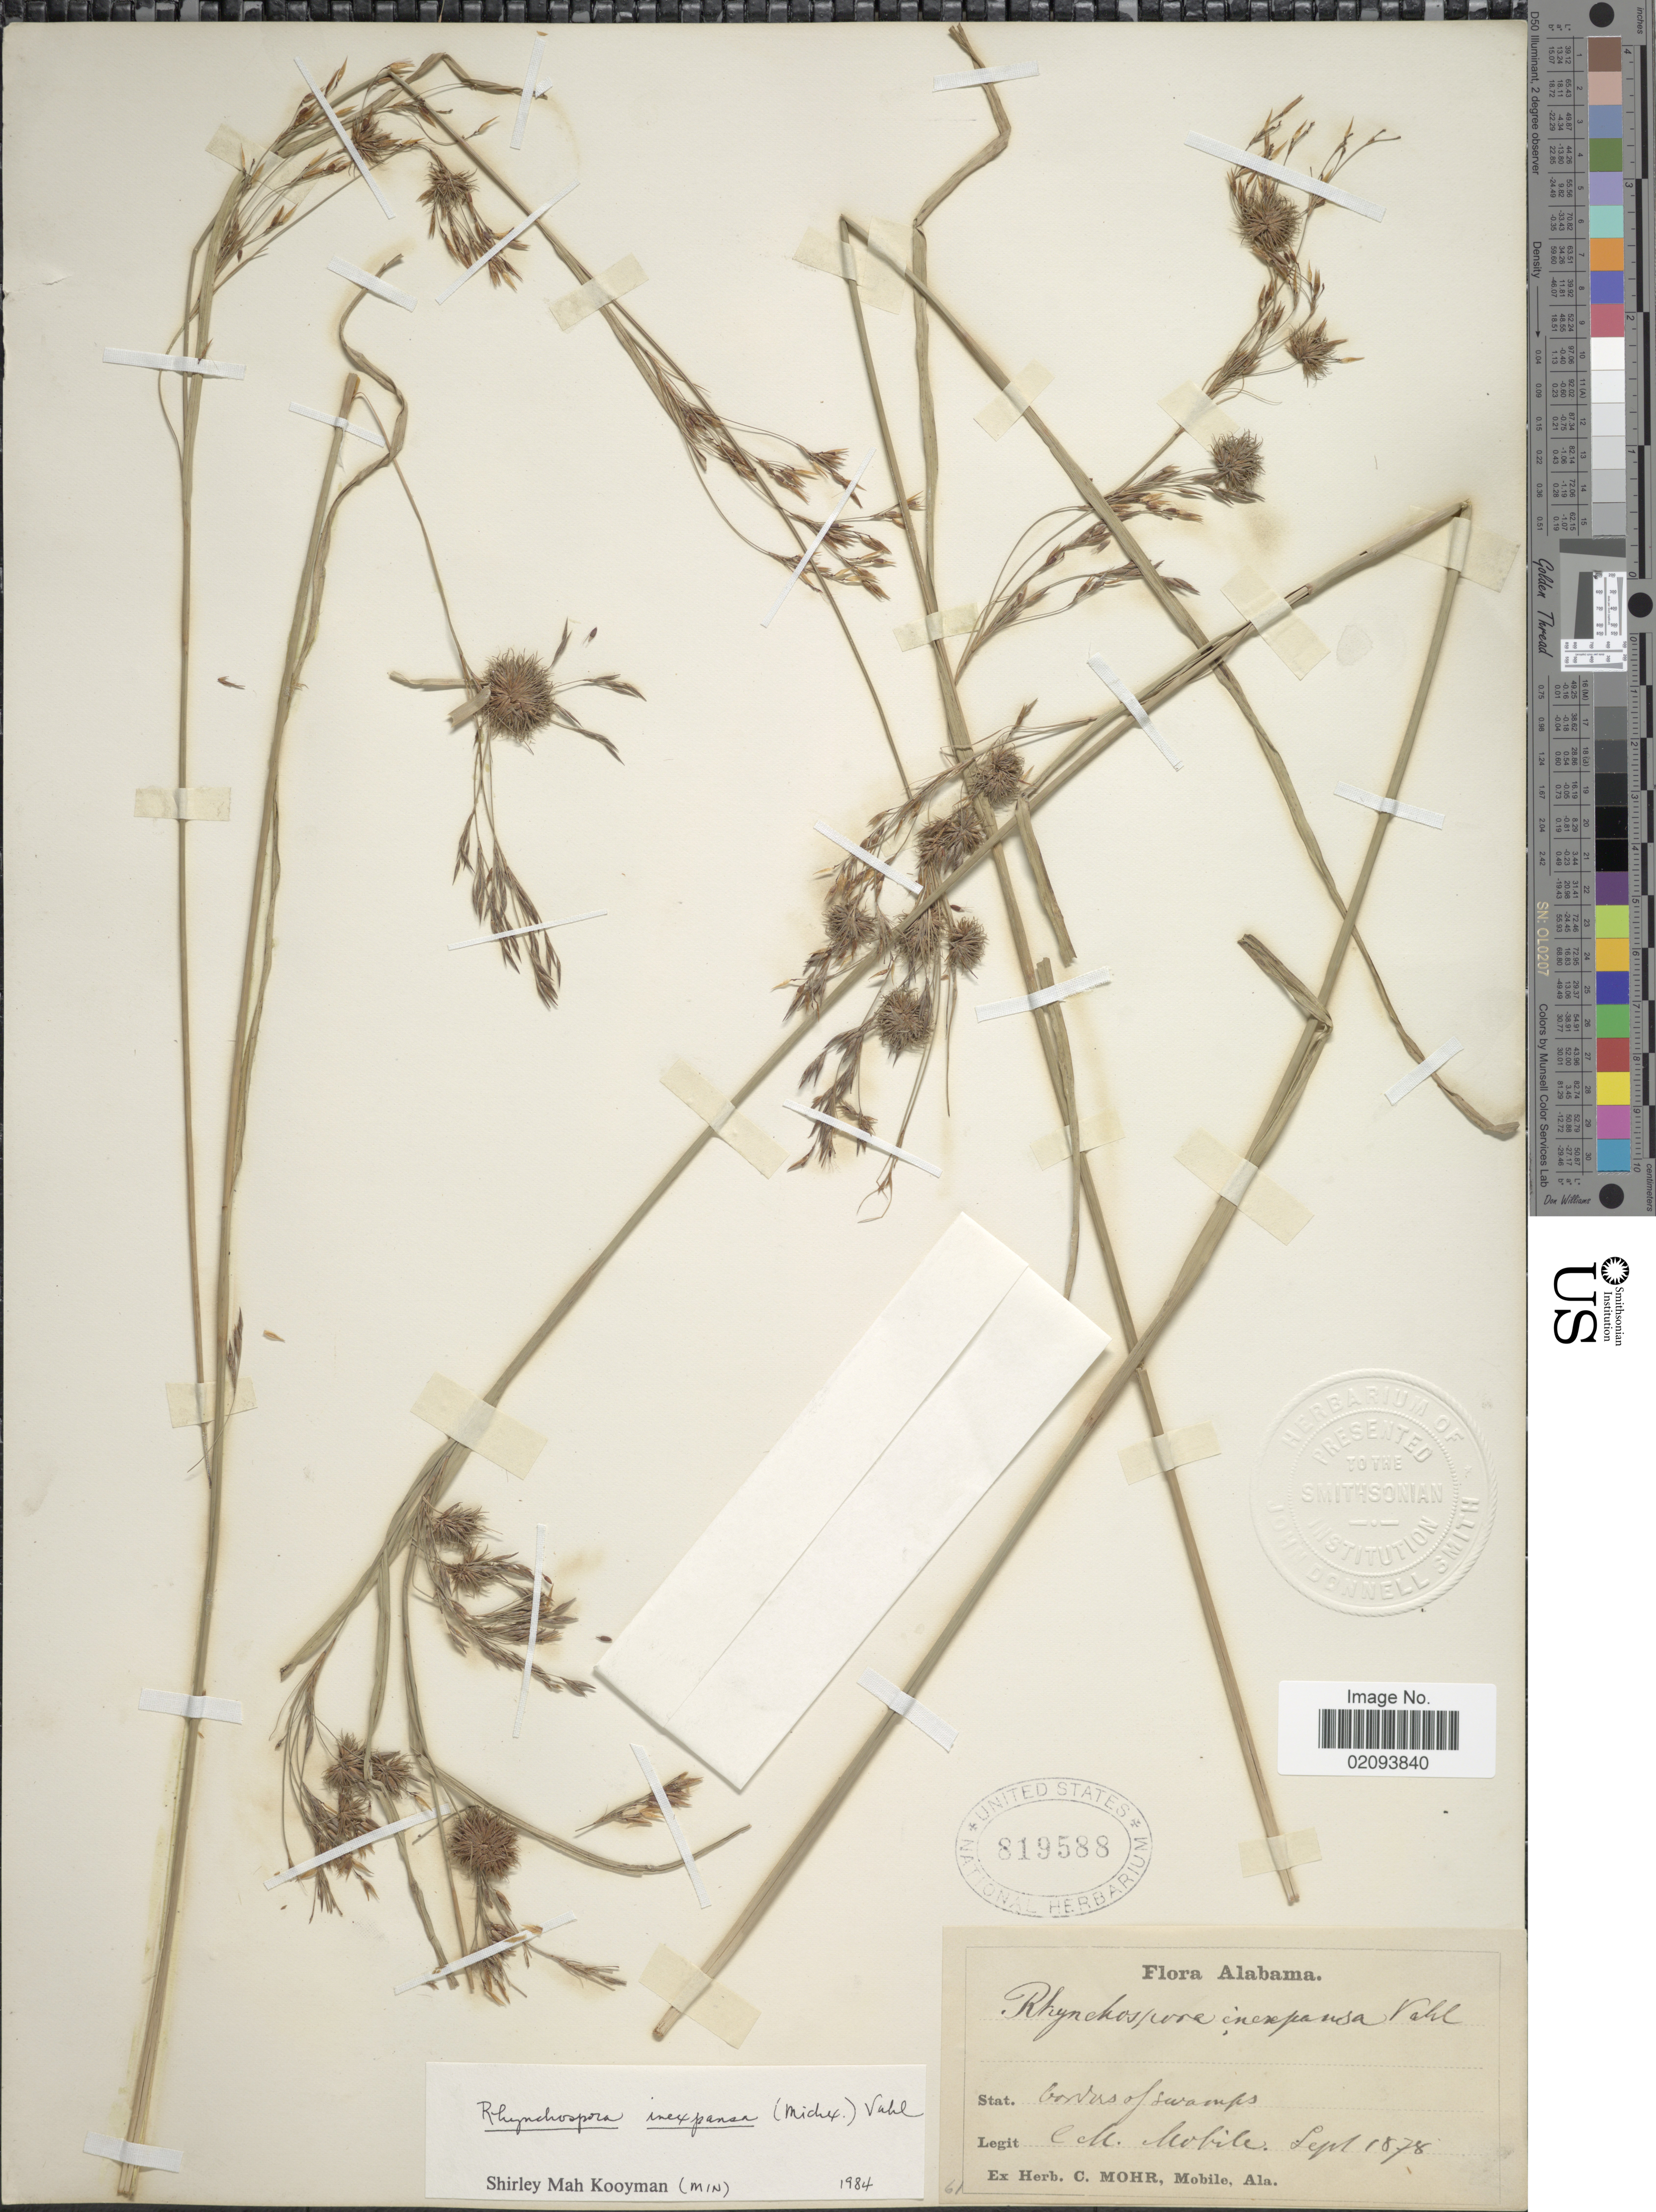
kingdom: Plantae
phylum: Tracheophyta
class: Liliopsida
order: Poales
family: Cyperaceae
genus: Rhynchospora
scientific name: Rhynchospora inexpansa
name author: (Michx.) Vahl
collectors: C. T. Mohr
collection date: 1878-09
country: United States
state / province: Alabama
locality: Mobile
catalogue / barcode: US 819588